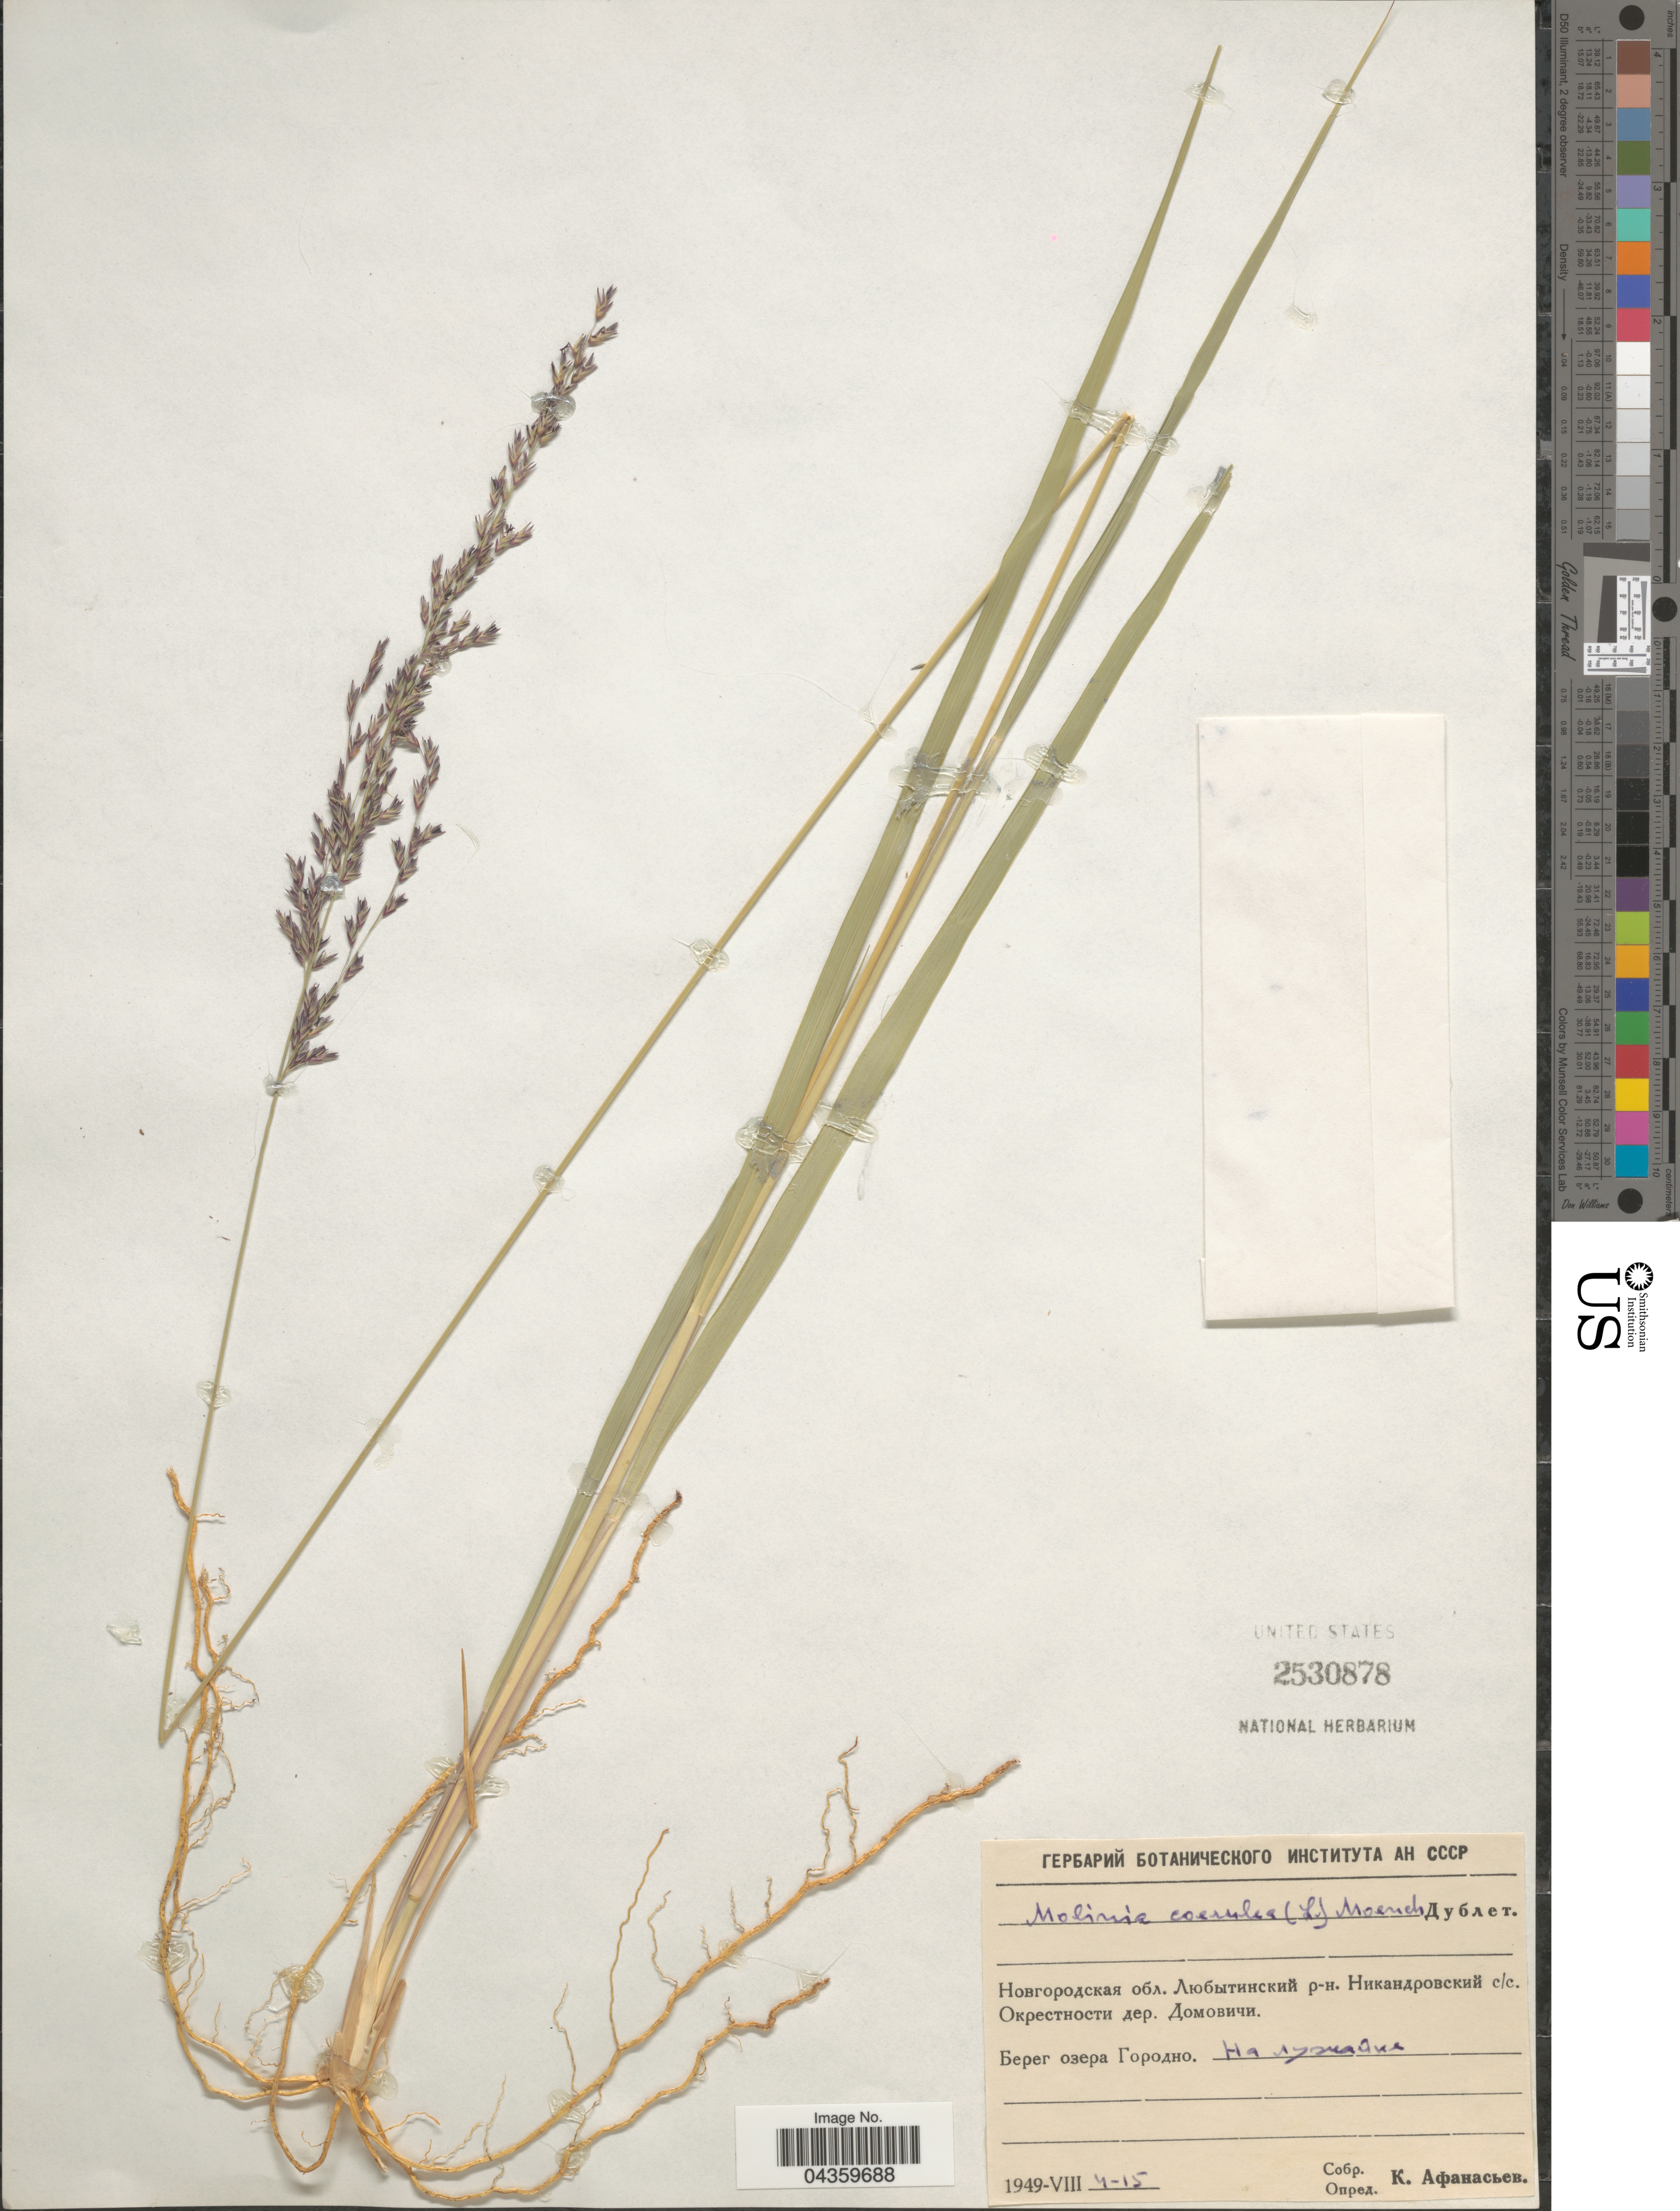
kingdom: Plantae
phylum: Tracheophyta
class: Liliopsida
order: Poales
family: Poaceae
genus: Molinia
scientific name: Molinia caerulea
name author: (L.) Moench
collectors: K. Afanasev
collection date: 1949-08-04/1949-08-15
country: Russian Federation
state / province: Novgorod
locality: District Lyubytinskiy, vicinity of Domovichi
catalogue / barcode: US 2530878